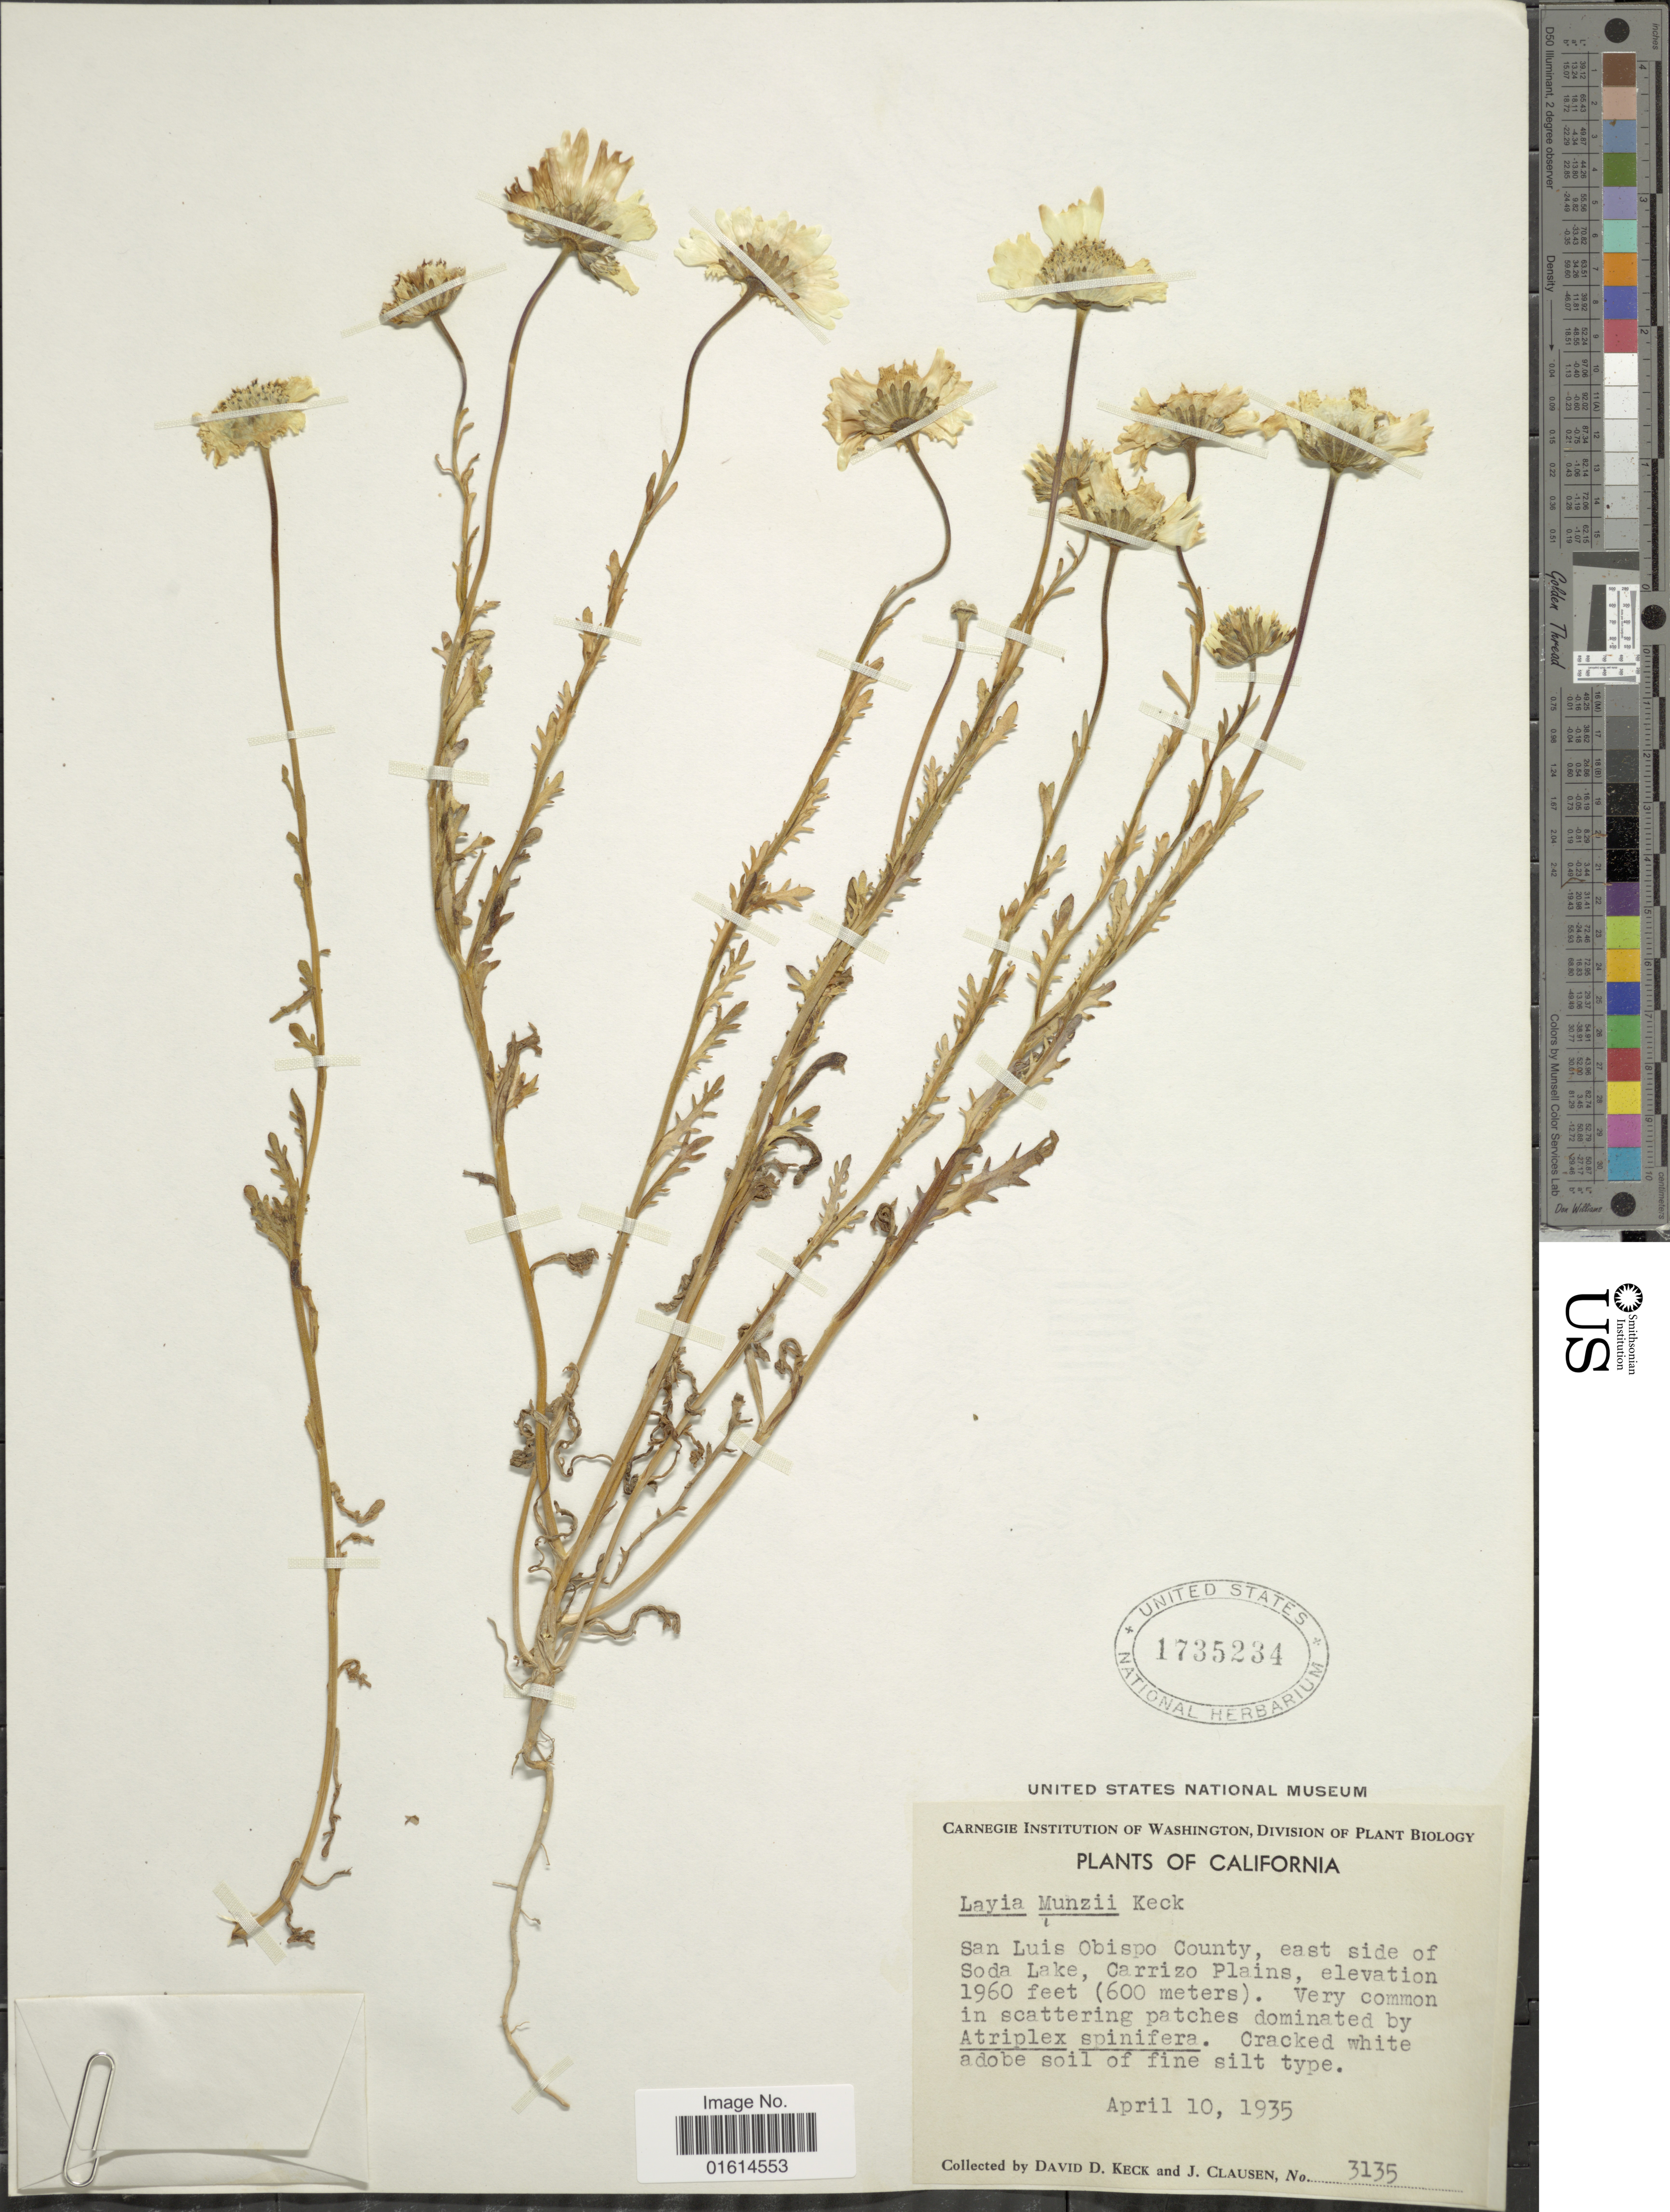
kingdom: Plantae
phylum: Tracheophyta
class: Magnoliopsida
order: Asterales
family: Asteraceae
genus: Layia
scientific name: Layia munzii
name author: D.D. Keck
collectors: D. D. Keck & J. Clausen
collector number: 3135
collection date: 1935-04-10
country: United States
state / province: California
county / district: San Luis Obispo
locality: San Luis Obispo County, east side of Soda Lake, Carrizo Plains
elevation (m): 597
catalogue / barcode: US 1735234